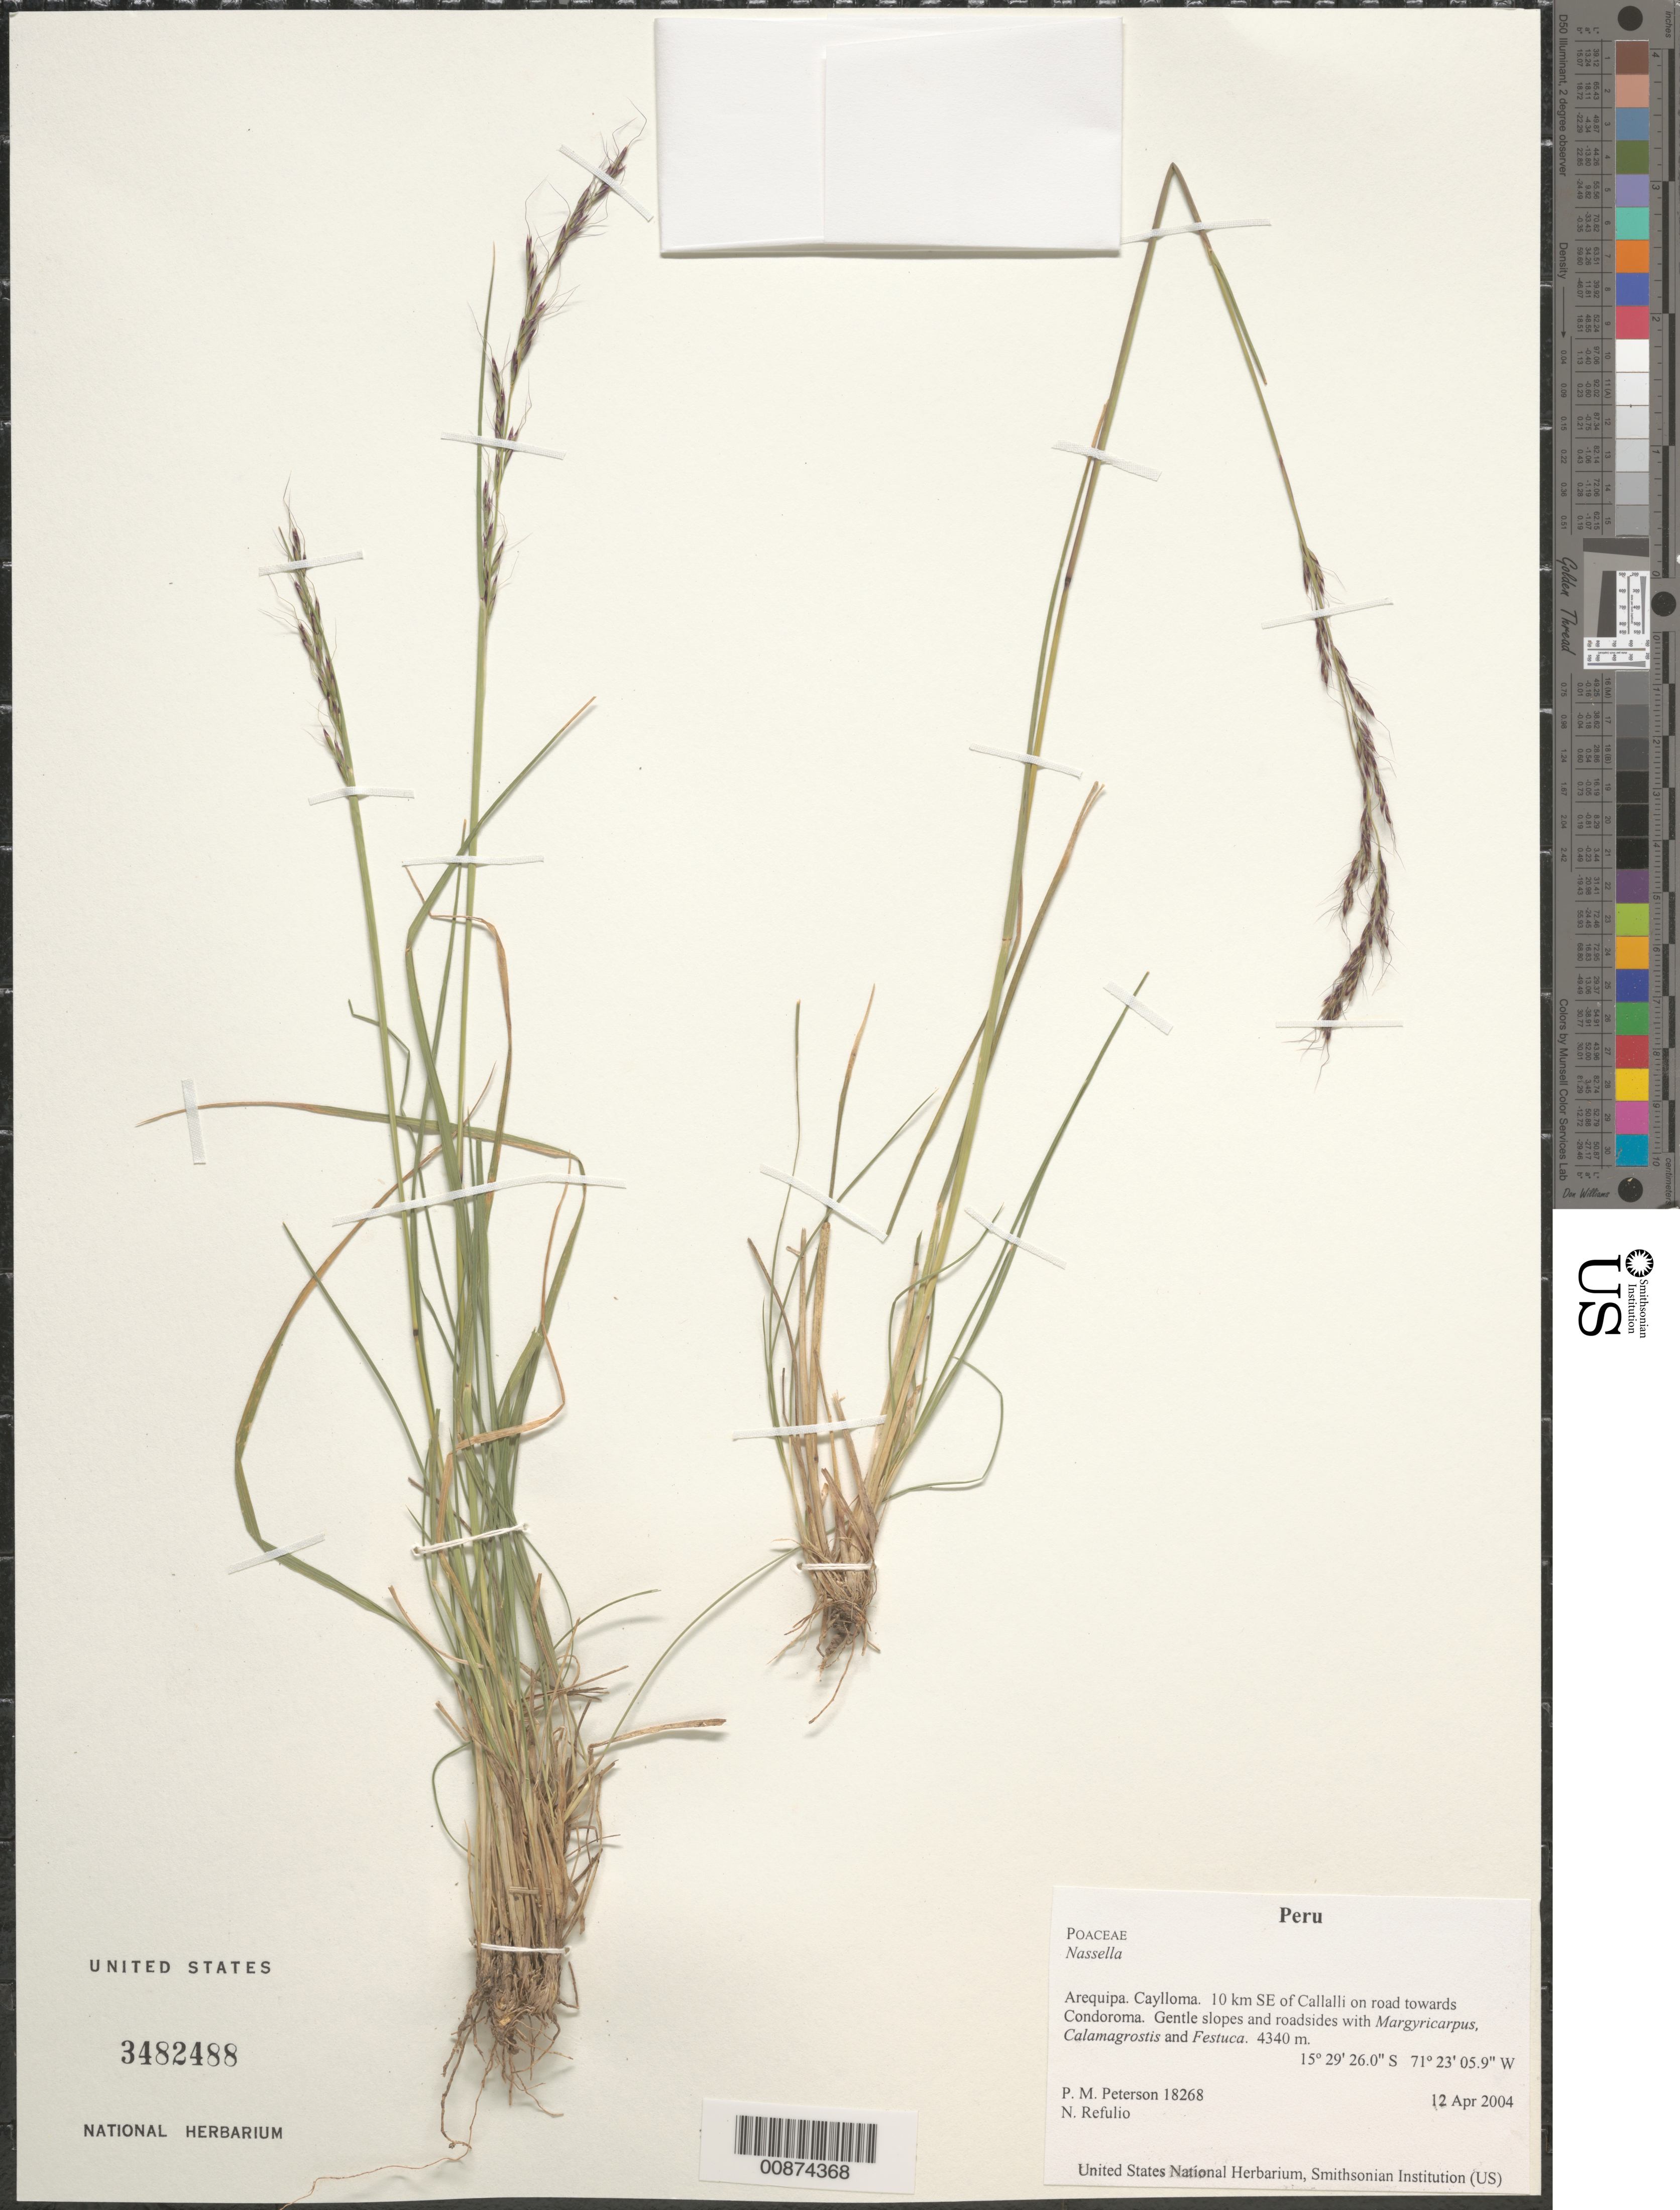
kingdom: Plantae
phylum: Tracheophyta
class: Liliopsida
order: Poales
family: Poaceae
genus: Nassella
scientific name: Nassella sp.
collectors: P. M. Peterson & N. Refulio-Rodríguez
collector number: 18268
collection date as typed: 12 Apr 2004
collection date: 2004-04-12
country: Peru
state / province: Arequipa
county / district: Caylloma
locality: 10 km SE of Callalli on road towards Condoroma. Gentle slopes and roadsides with Margyricarpus, Calamagrostis and Festuca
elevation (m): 4340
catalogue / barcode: US 3482488